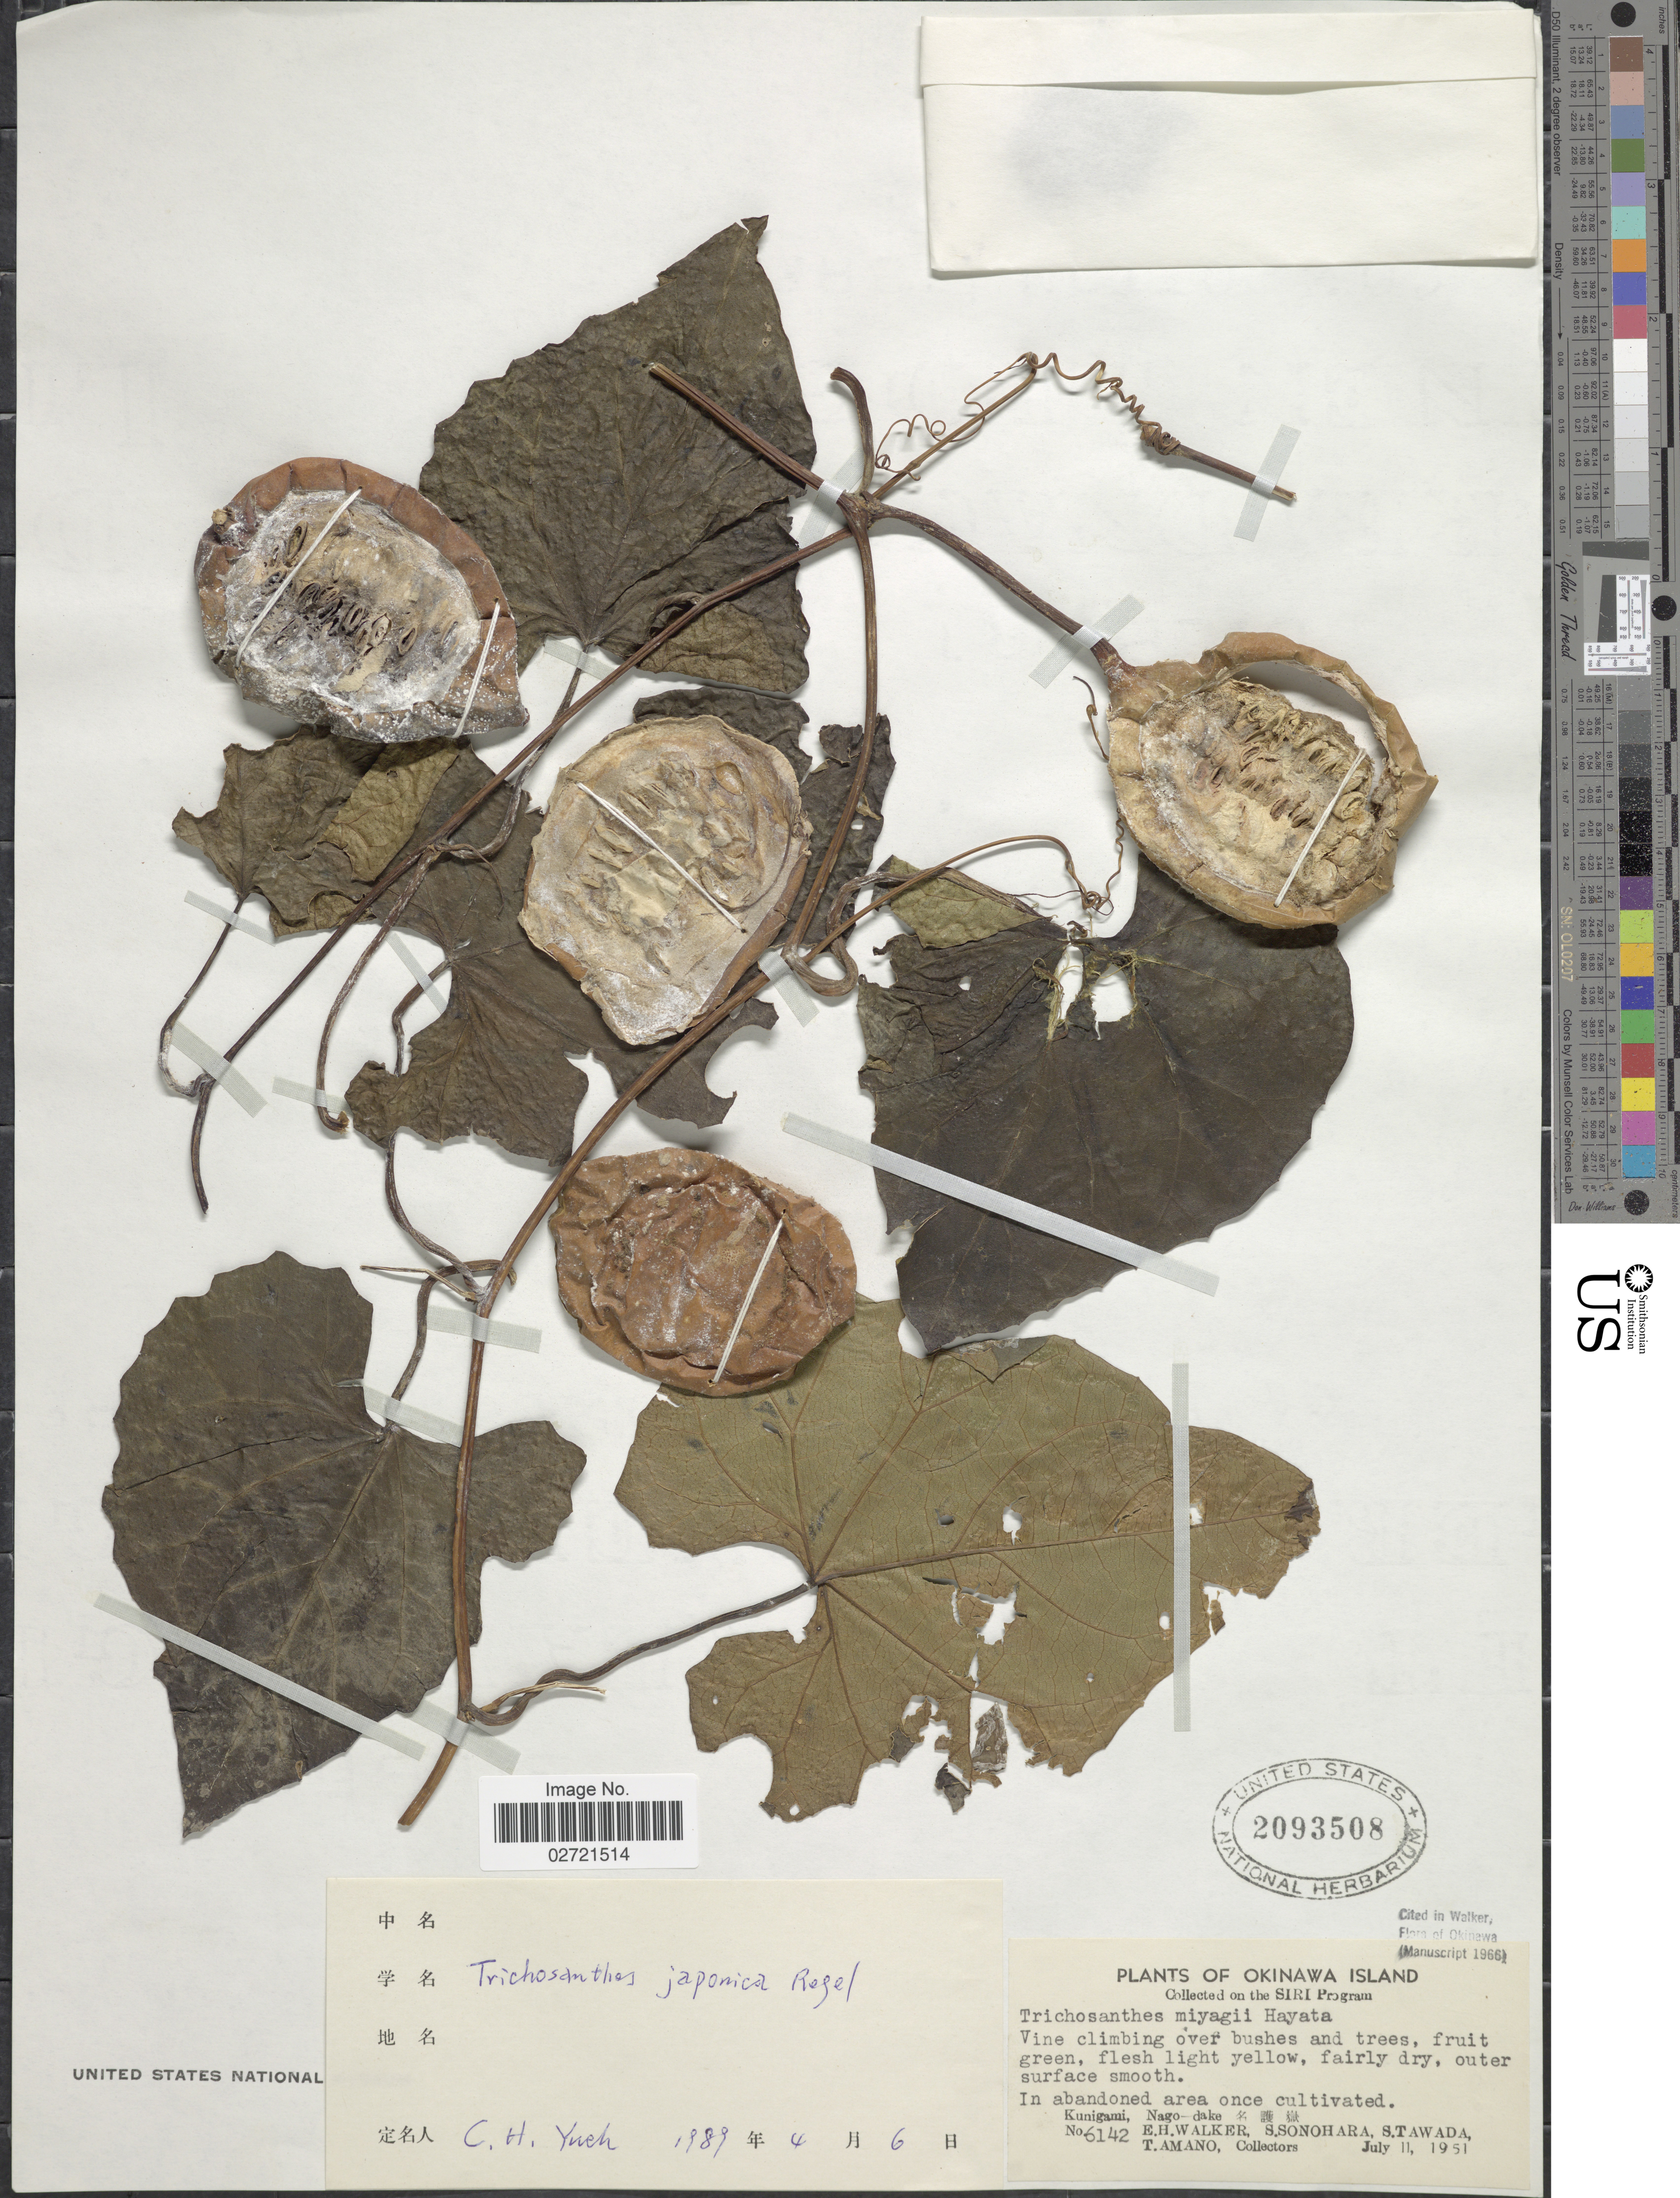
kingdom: Plantae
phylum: Tracheophyta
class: Magnoliopsida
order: Cucurbitales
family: Cucurbitaceae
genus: Trichosanthes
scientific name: Trichosanthes japonica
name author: Regel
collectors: E. H. Walker, S. Sonohara, S. Tawada & T. Amano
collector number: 6142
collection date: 1951-07-11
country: Japan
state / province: Okinawa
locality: Okinawa Island, Kunigami, Nago-dake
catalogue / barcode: US 2093508